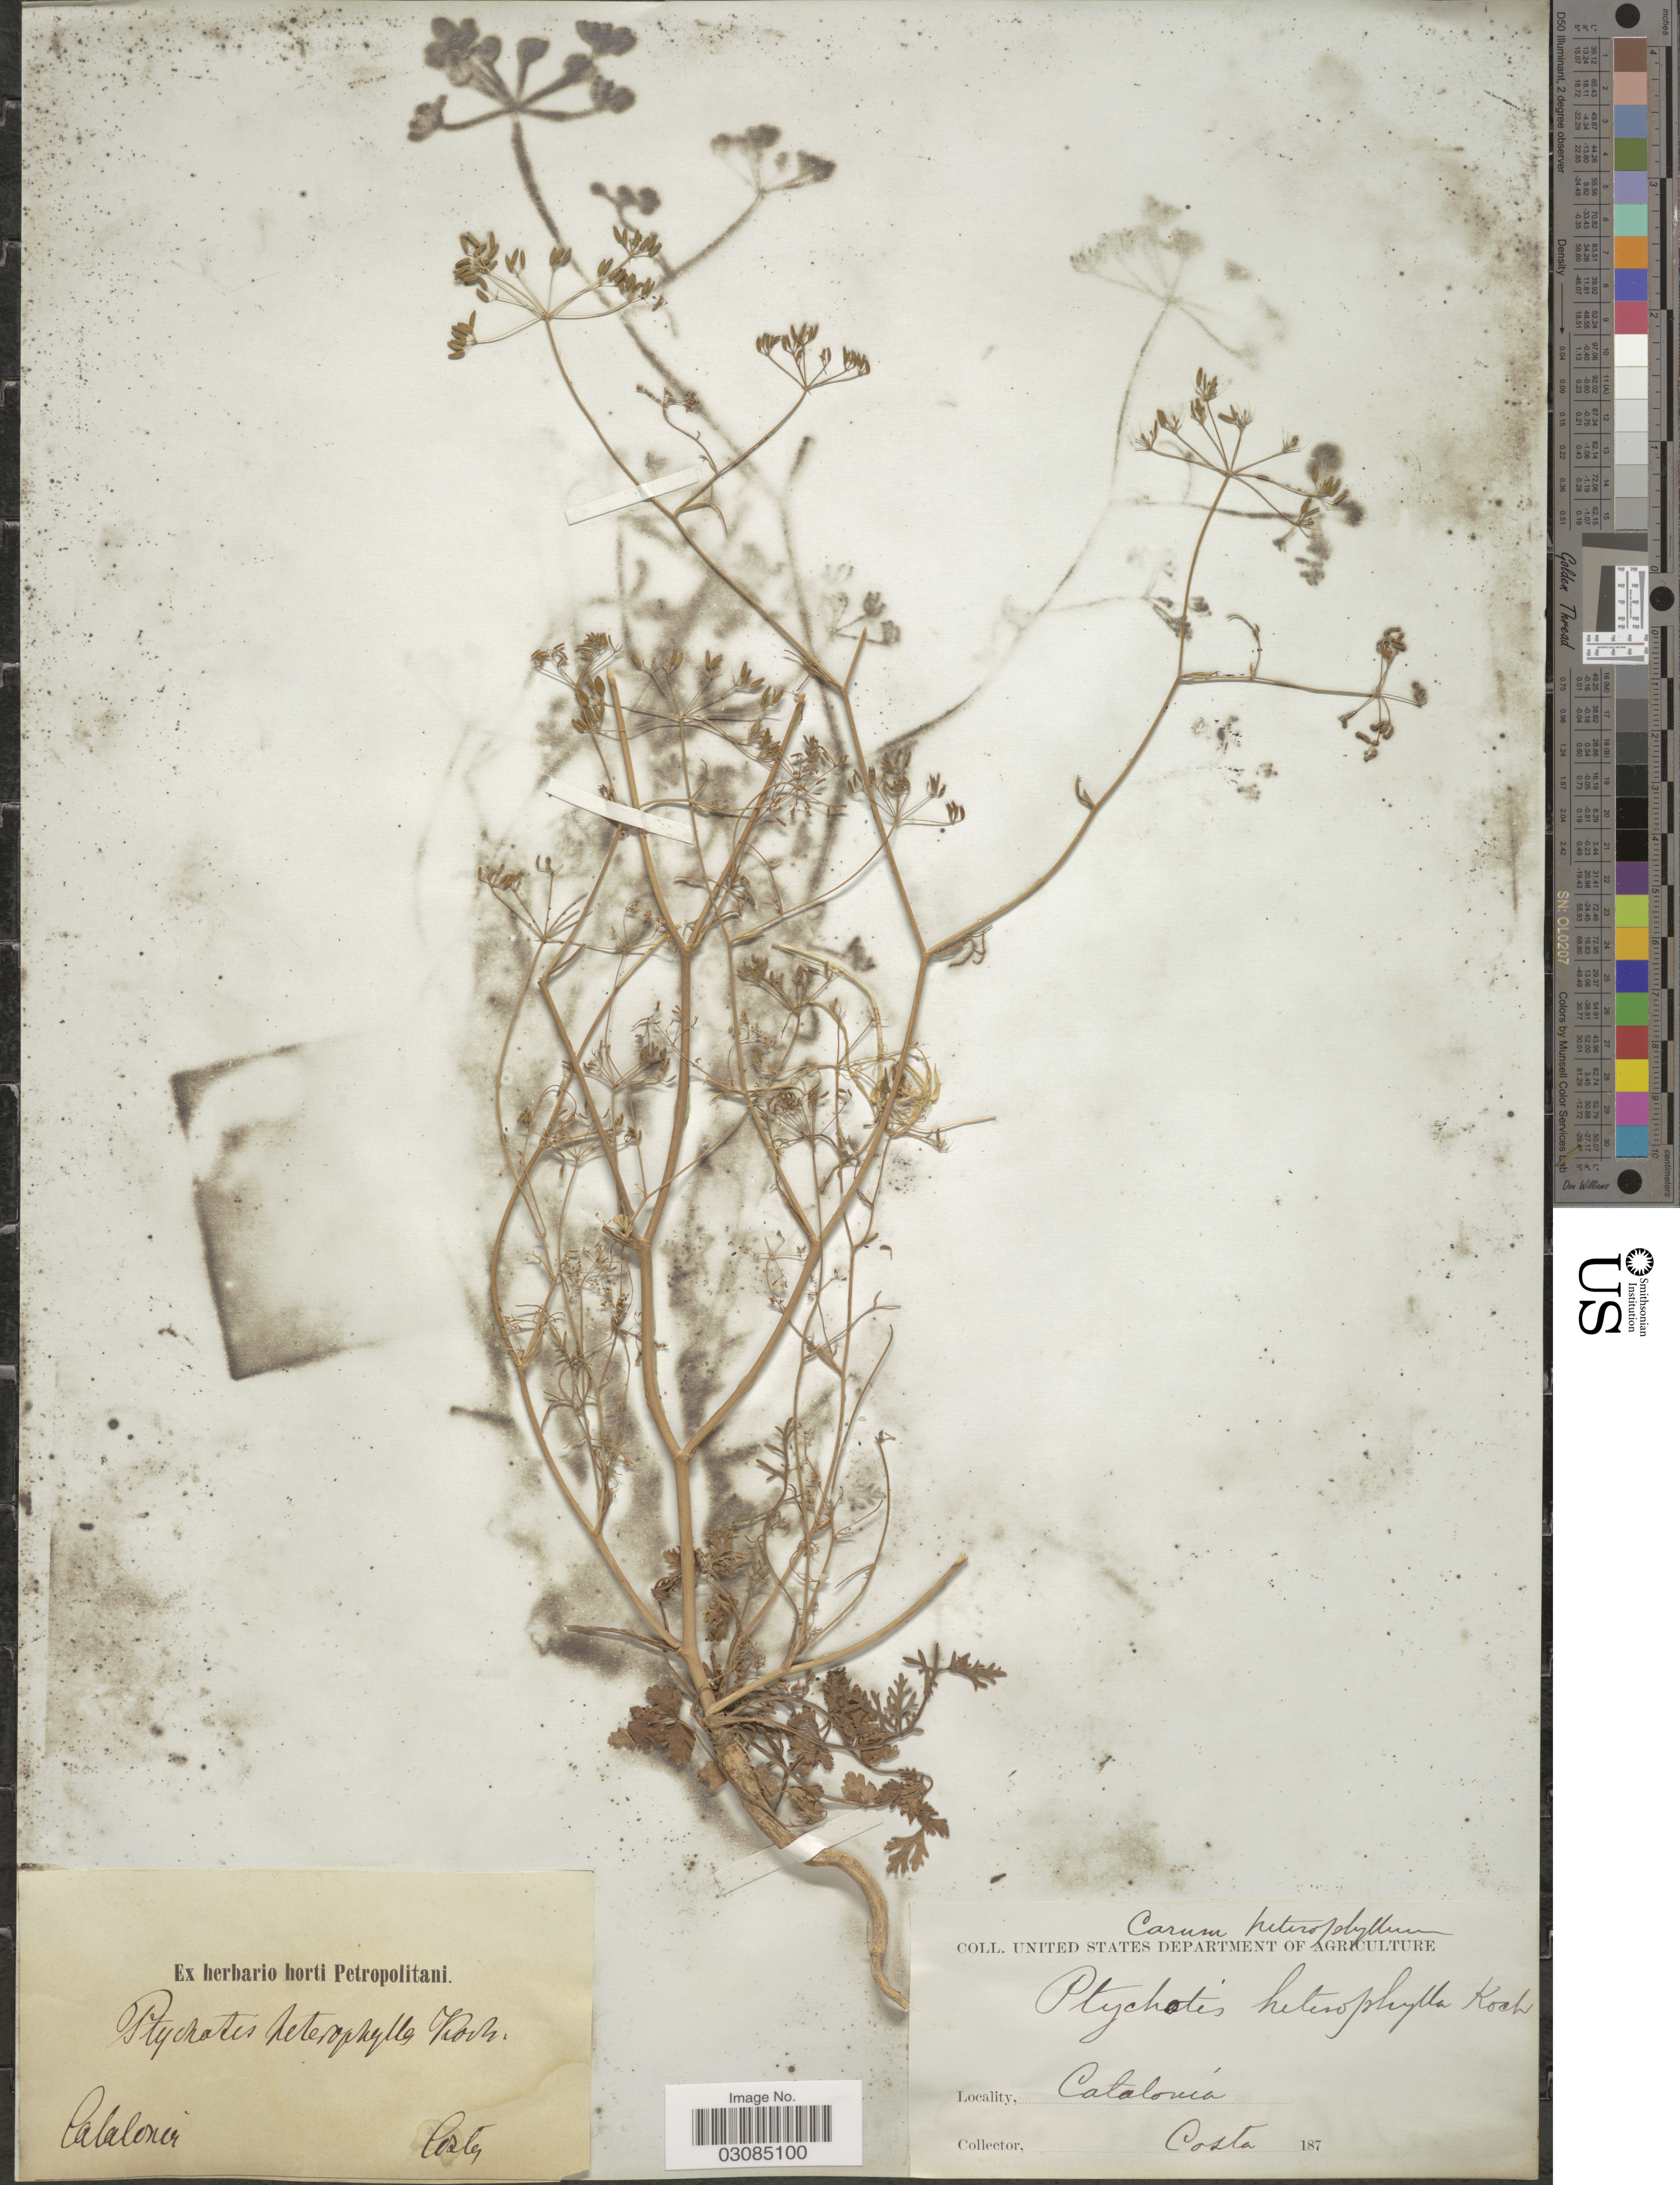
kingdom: Plantae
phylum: Tracheophyta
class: Magnoliopsida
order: Apiales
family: Apiaceae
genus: Ptychotis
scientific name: Ptychotis heterophylla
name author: W.D.J. Koch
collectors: -. Costa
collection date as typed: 187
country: Spain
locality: Catalonia.